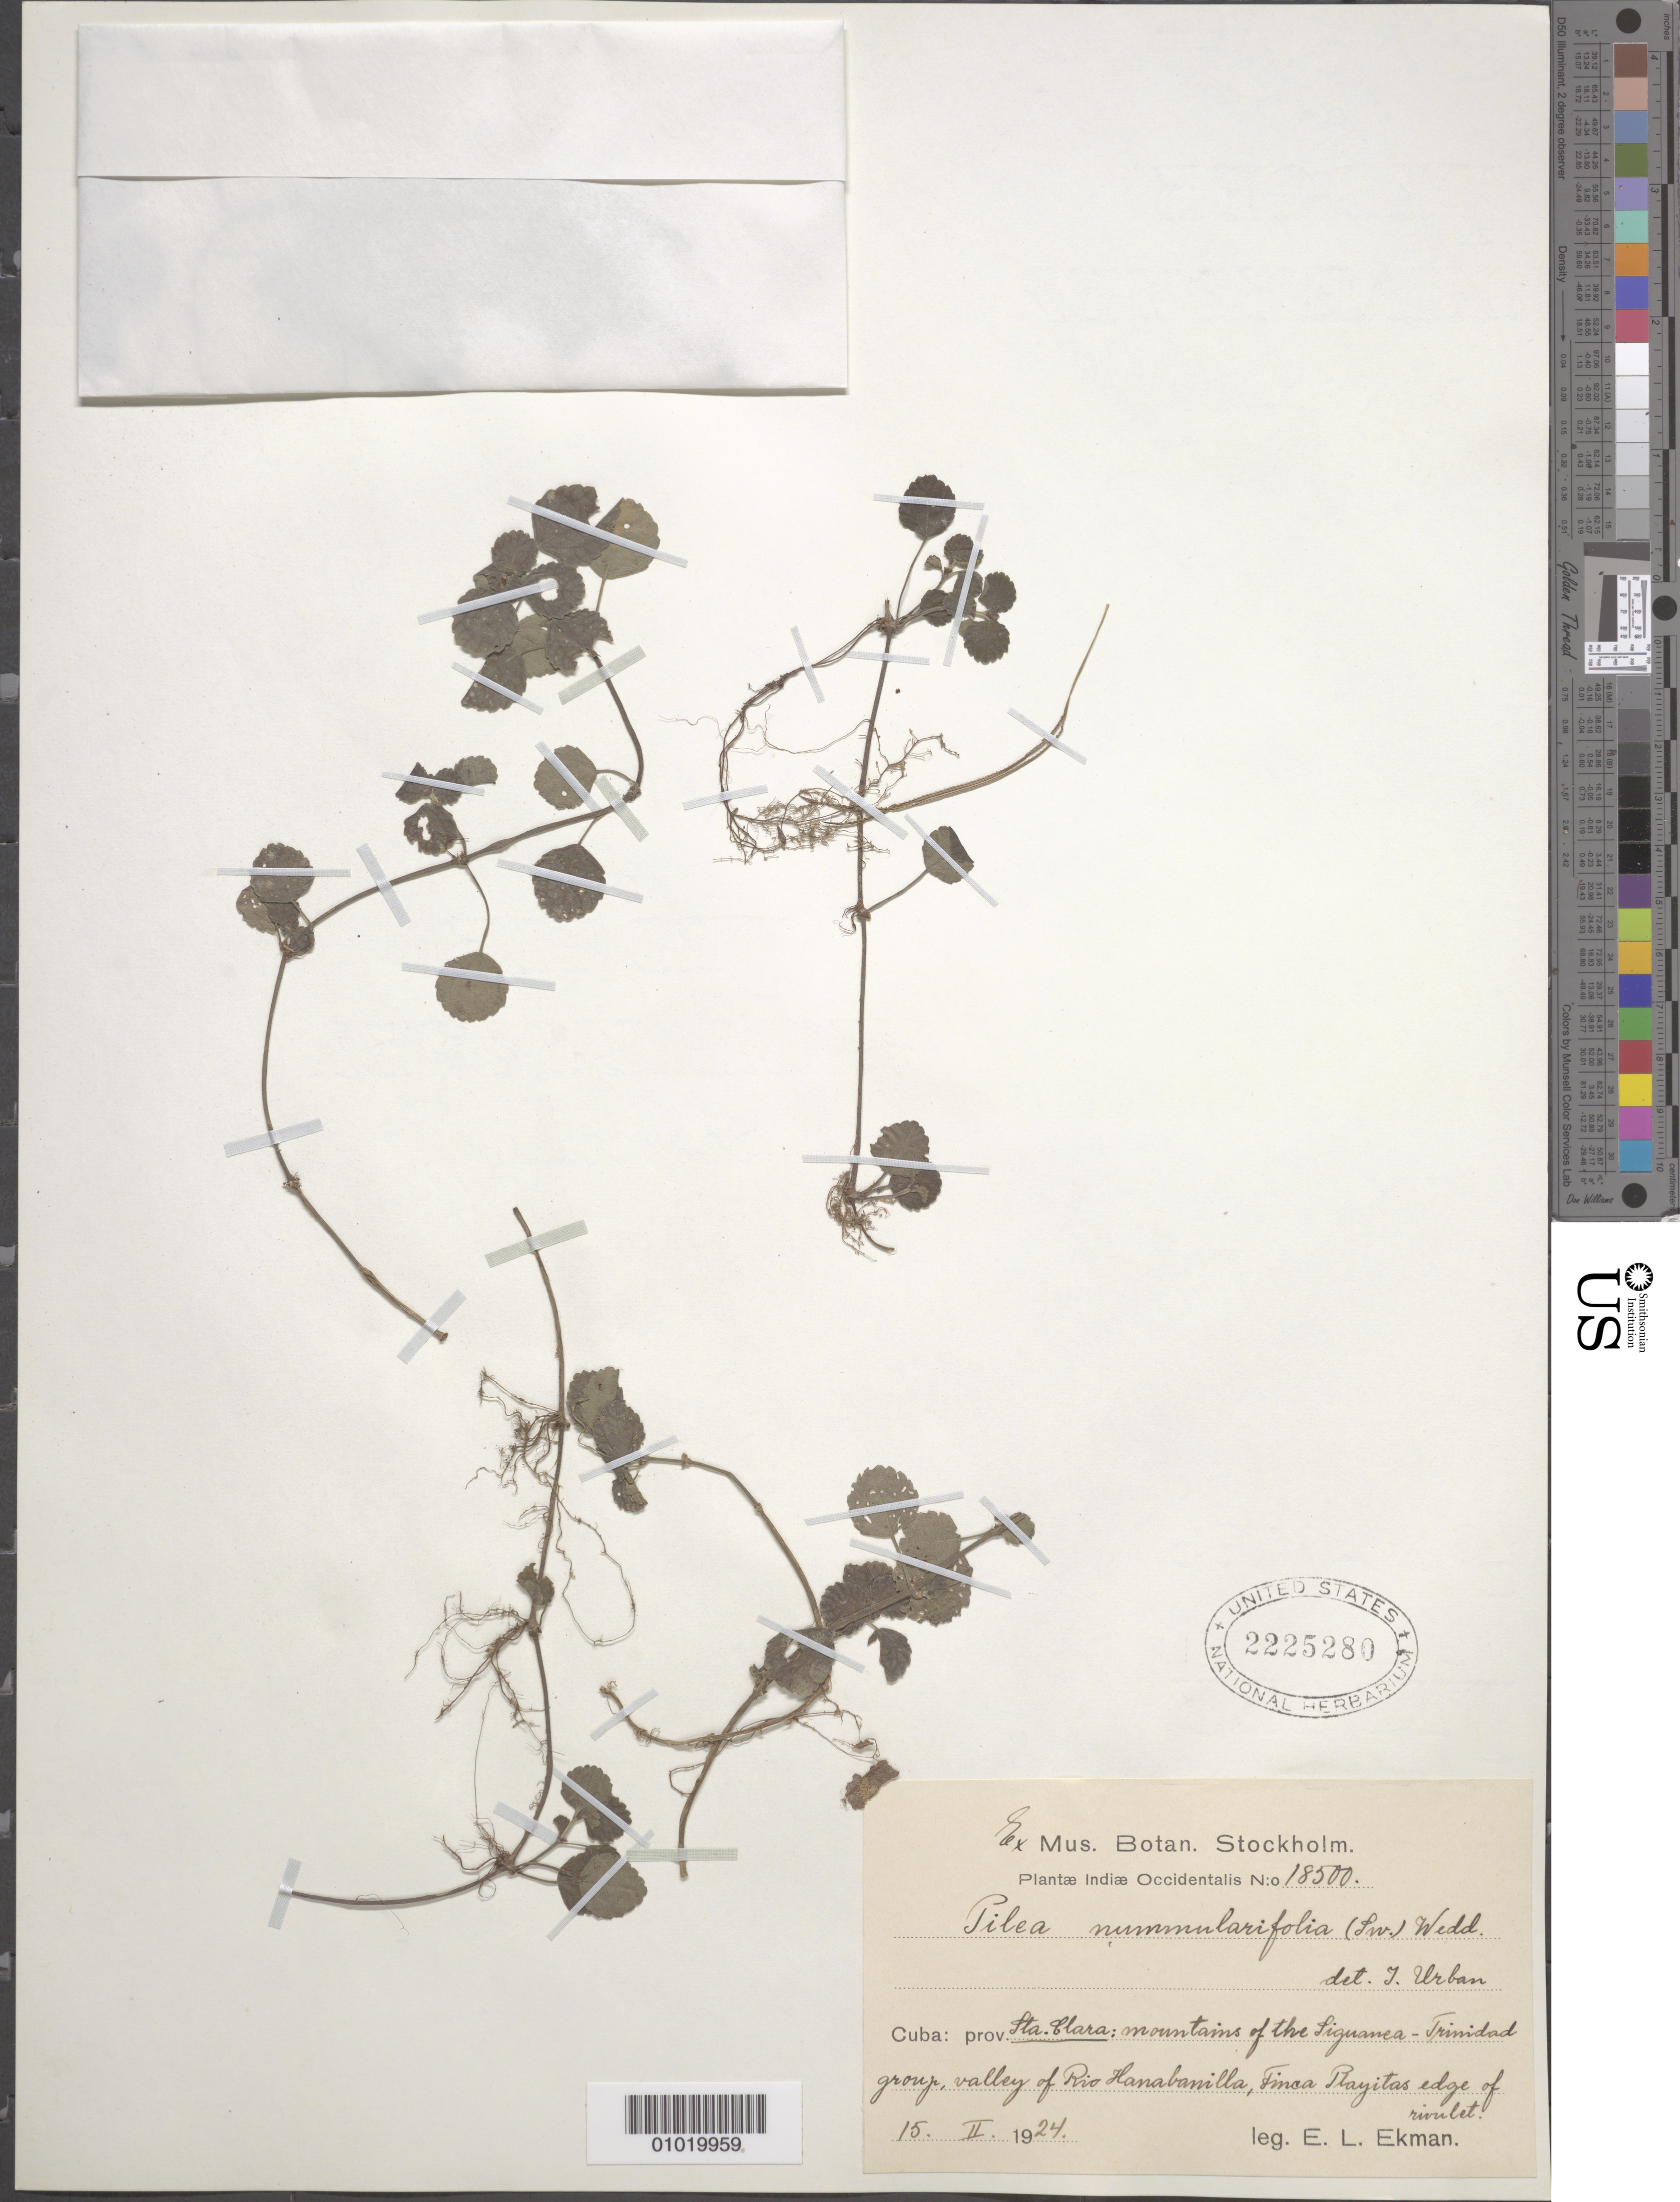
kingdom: Plantae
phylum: Tracheophyta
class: Magnoliopsida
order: Rosales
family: Urticaceae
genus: Pilea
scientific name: Pilea nummularifolia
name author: (Sw.) Wedd.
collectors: E. L. Ekman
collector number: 18500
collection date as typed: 15 Feb 1924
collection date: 1924-02-15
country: Cuba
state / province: Las Villas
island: Cuba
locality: Santa Clara: mountains of the Siguanea-Trinidad group, valley of Rio Hanabanilla, Finca Playitas edge of rivulet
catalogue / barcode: US 2225280